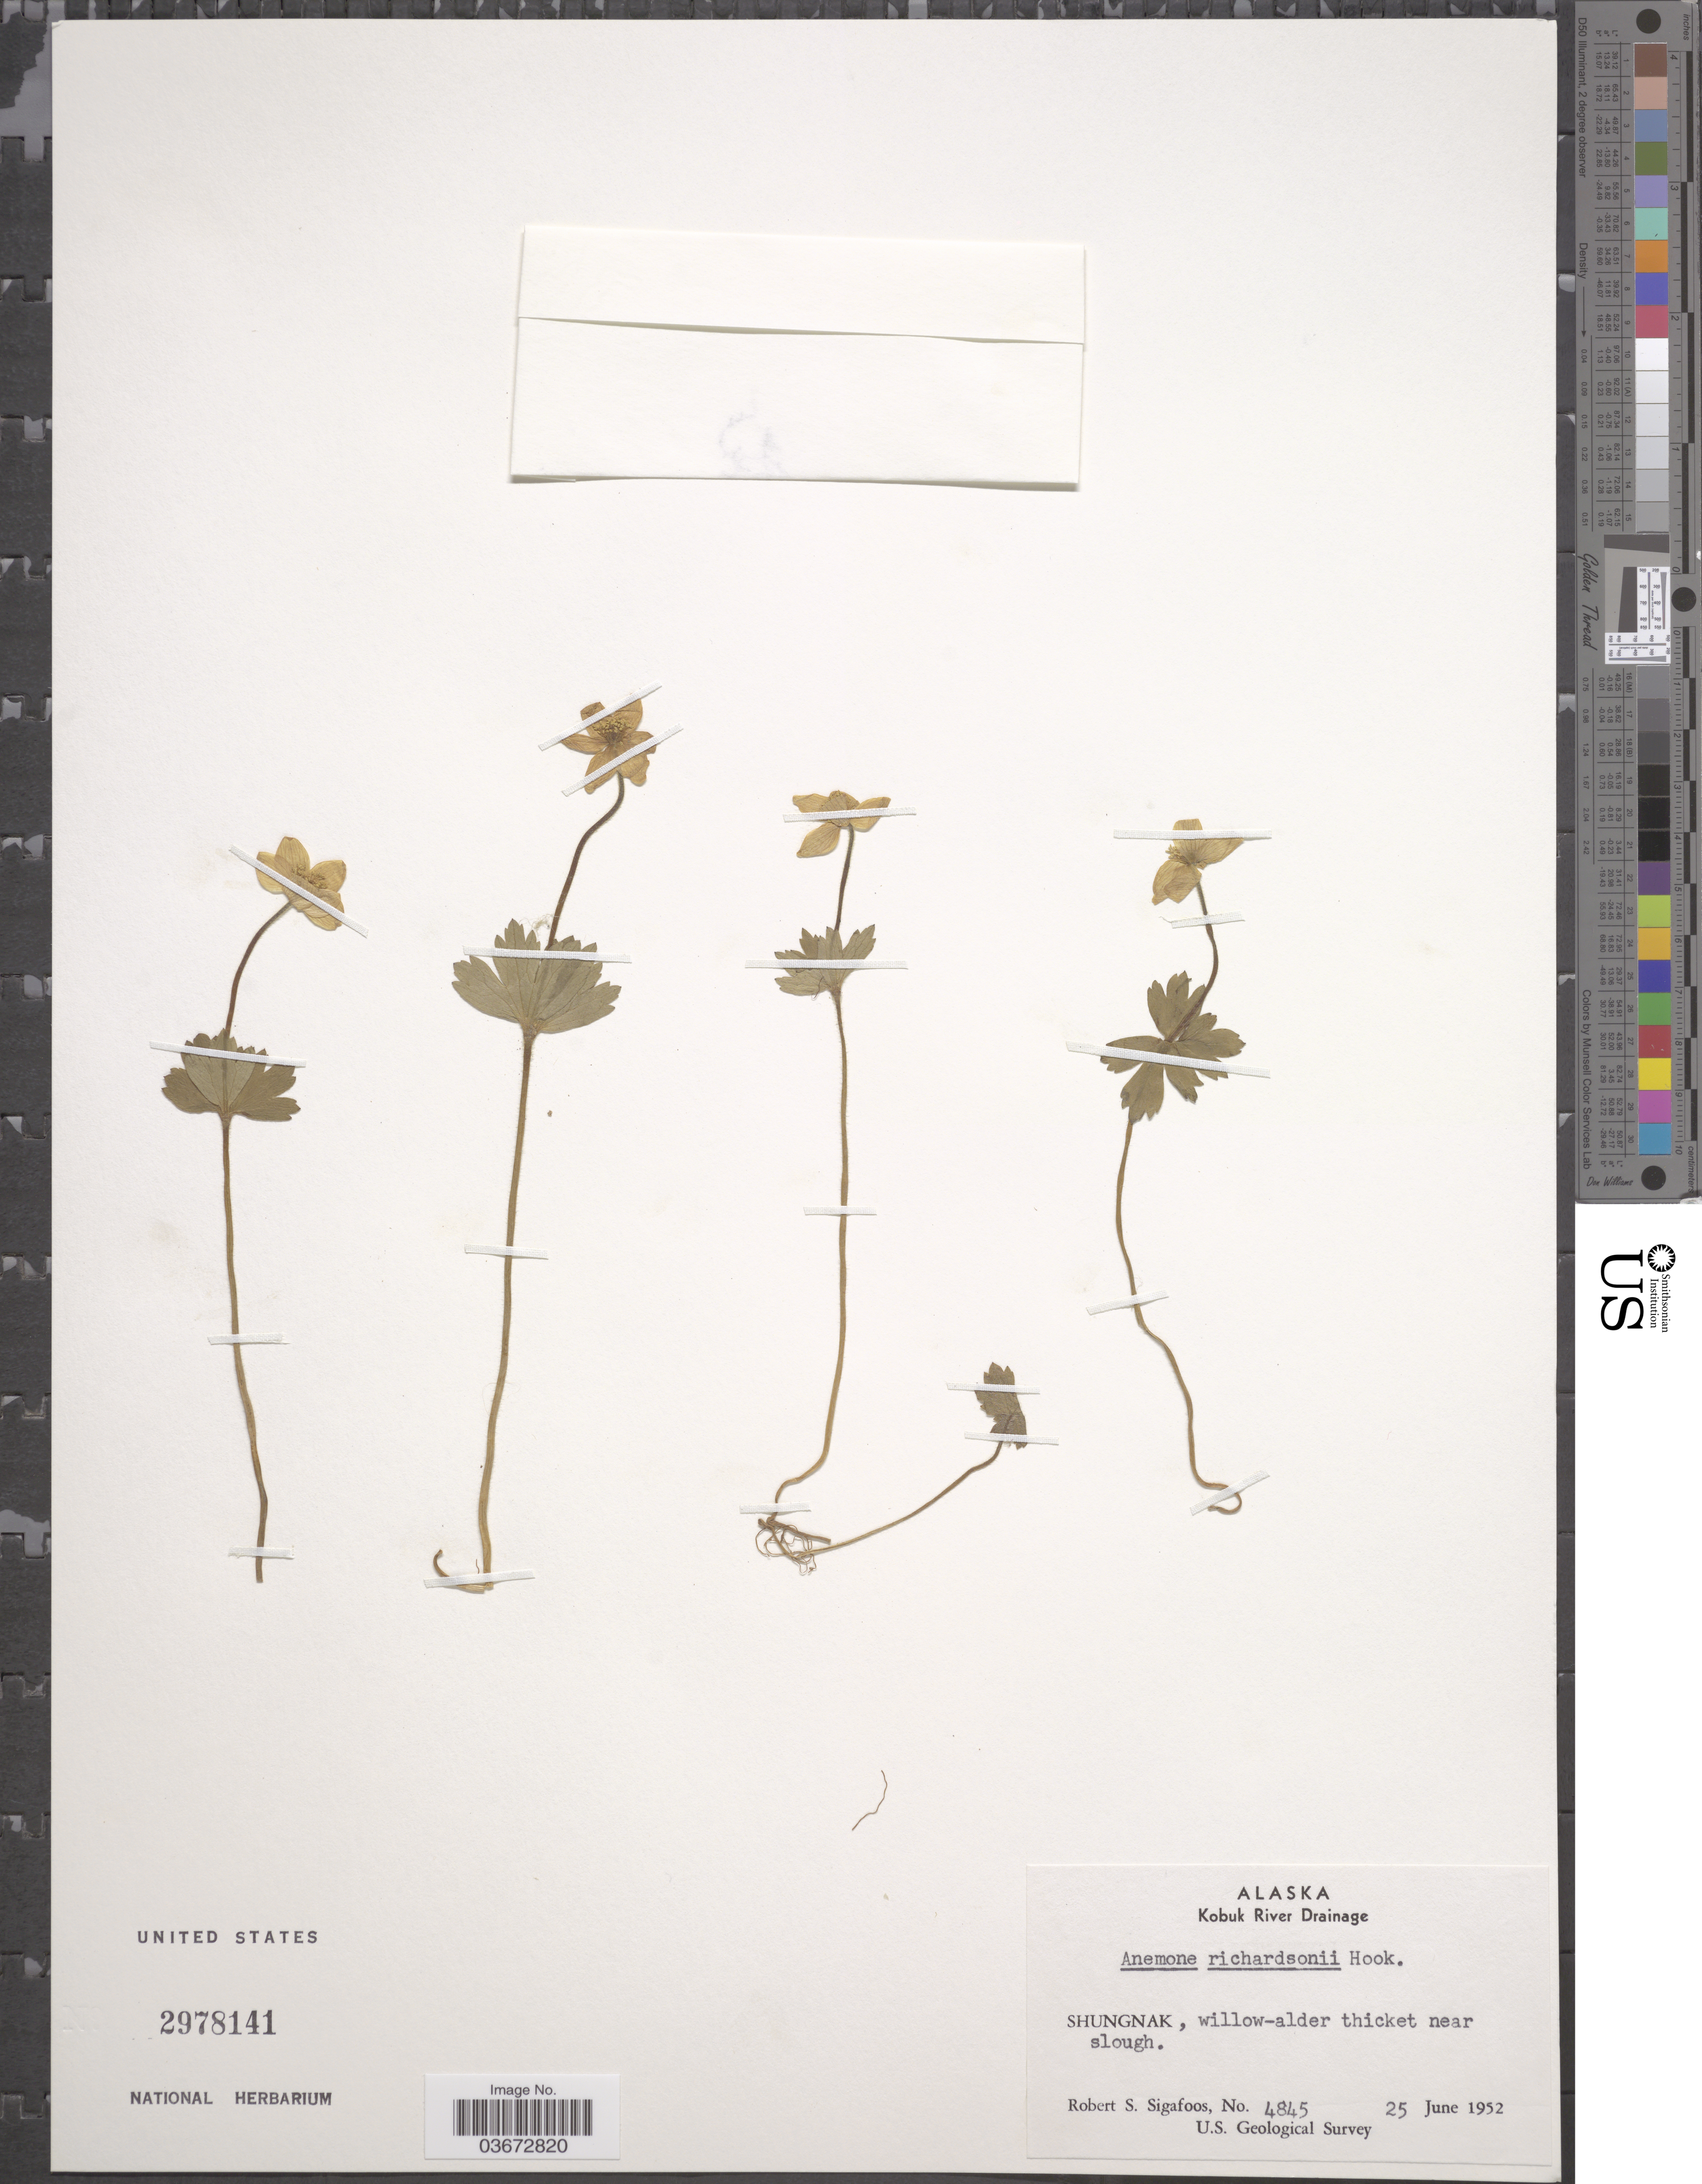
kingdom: Plantae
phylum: Tracheophyta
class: Magnoliopsida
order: Ranunculales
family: Ranunculaceae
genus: Anemone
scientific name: Anemone richardsonii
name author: Hook.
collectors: R. Sigafoos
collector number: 4845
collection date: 1952-06-25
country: United States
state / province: Alaska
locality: Kobuk River Drainage. Shungnak, willow-alder thicket near slough.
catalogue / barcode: US 2978141